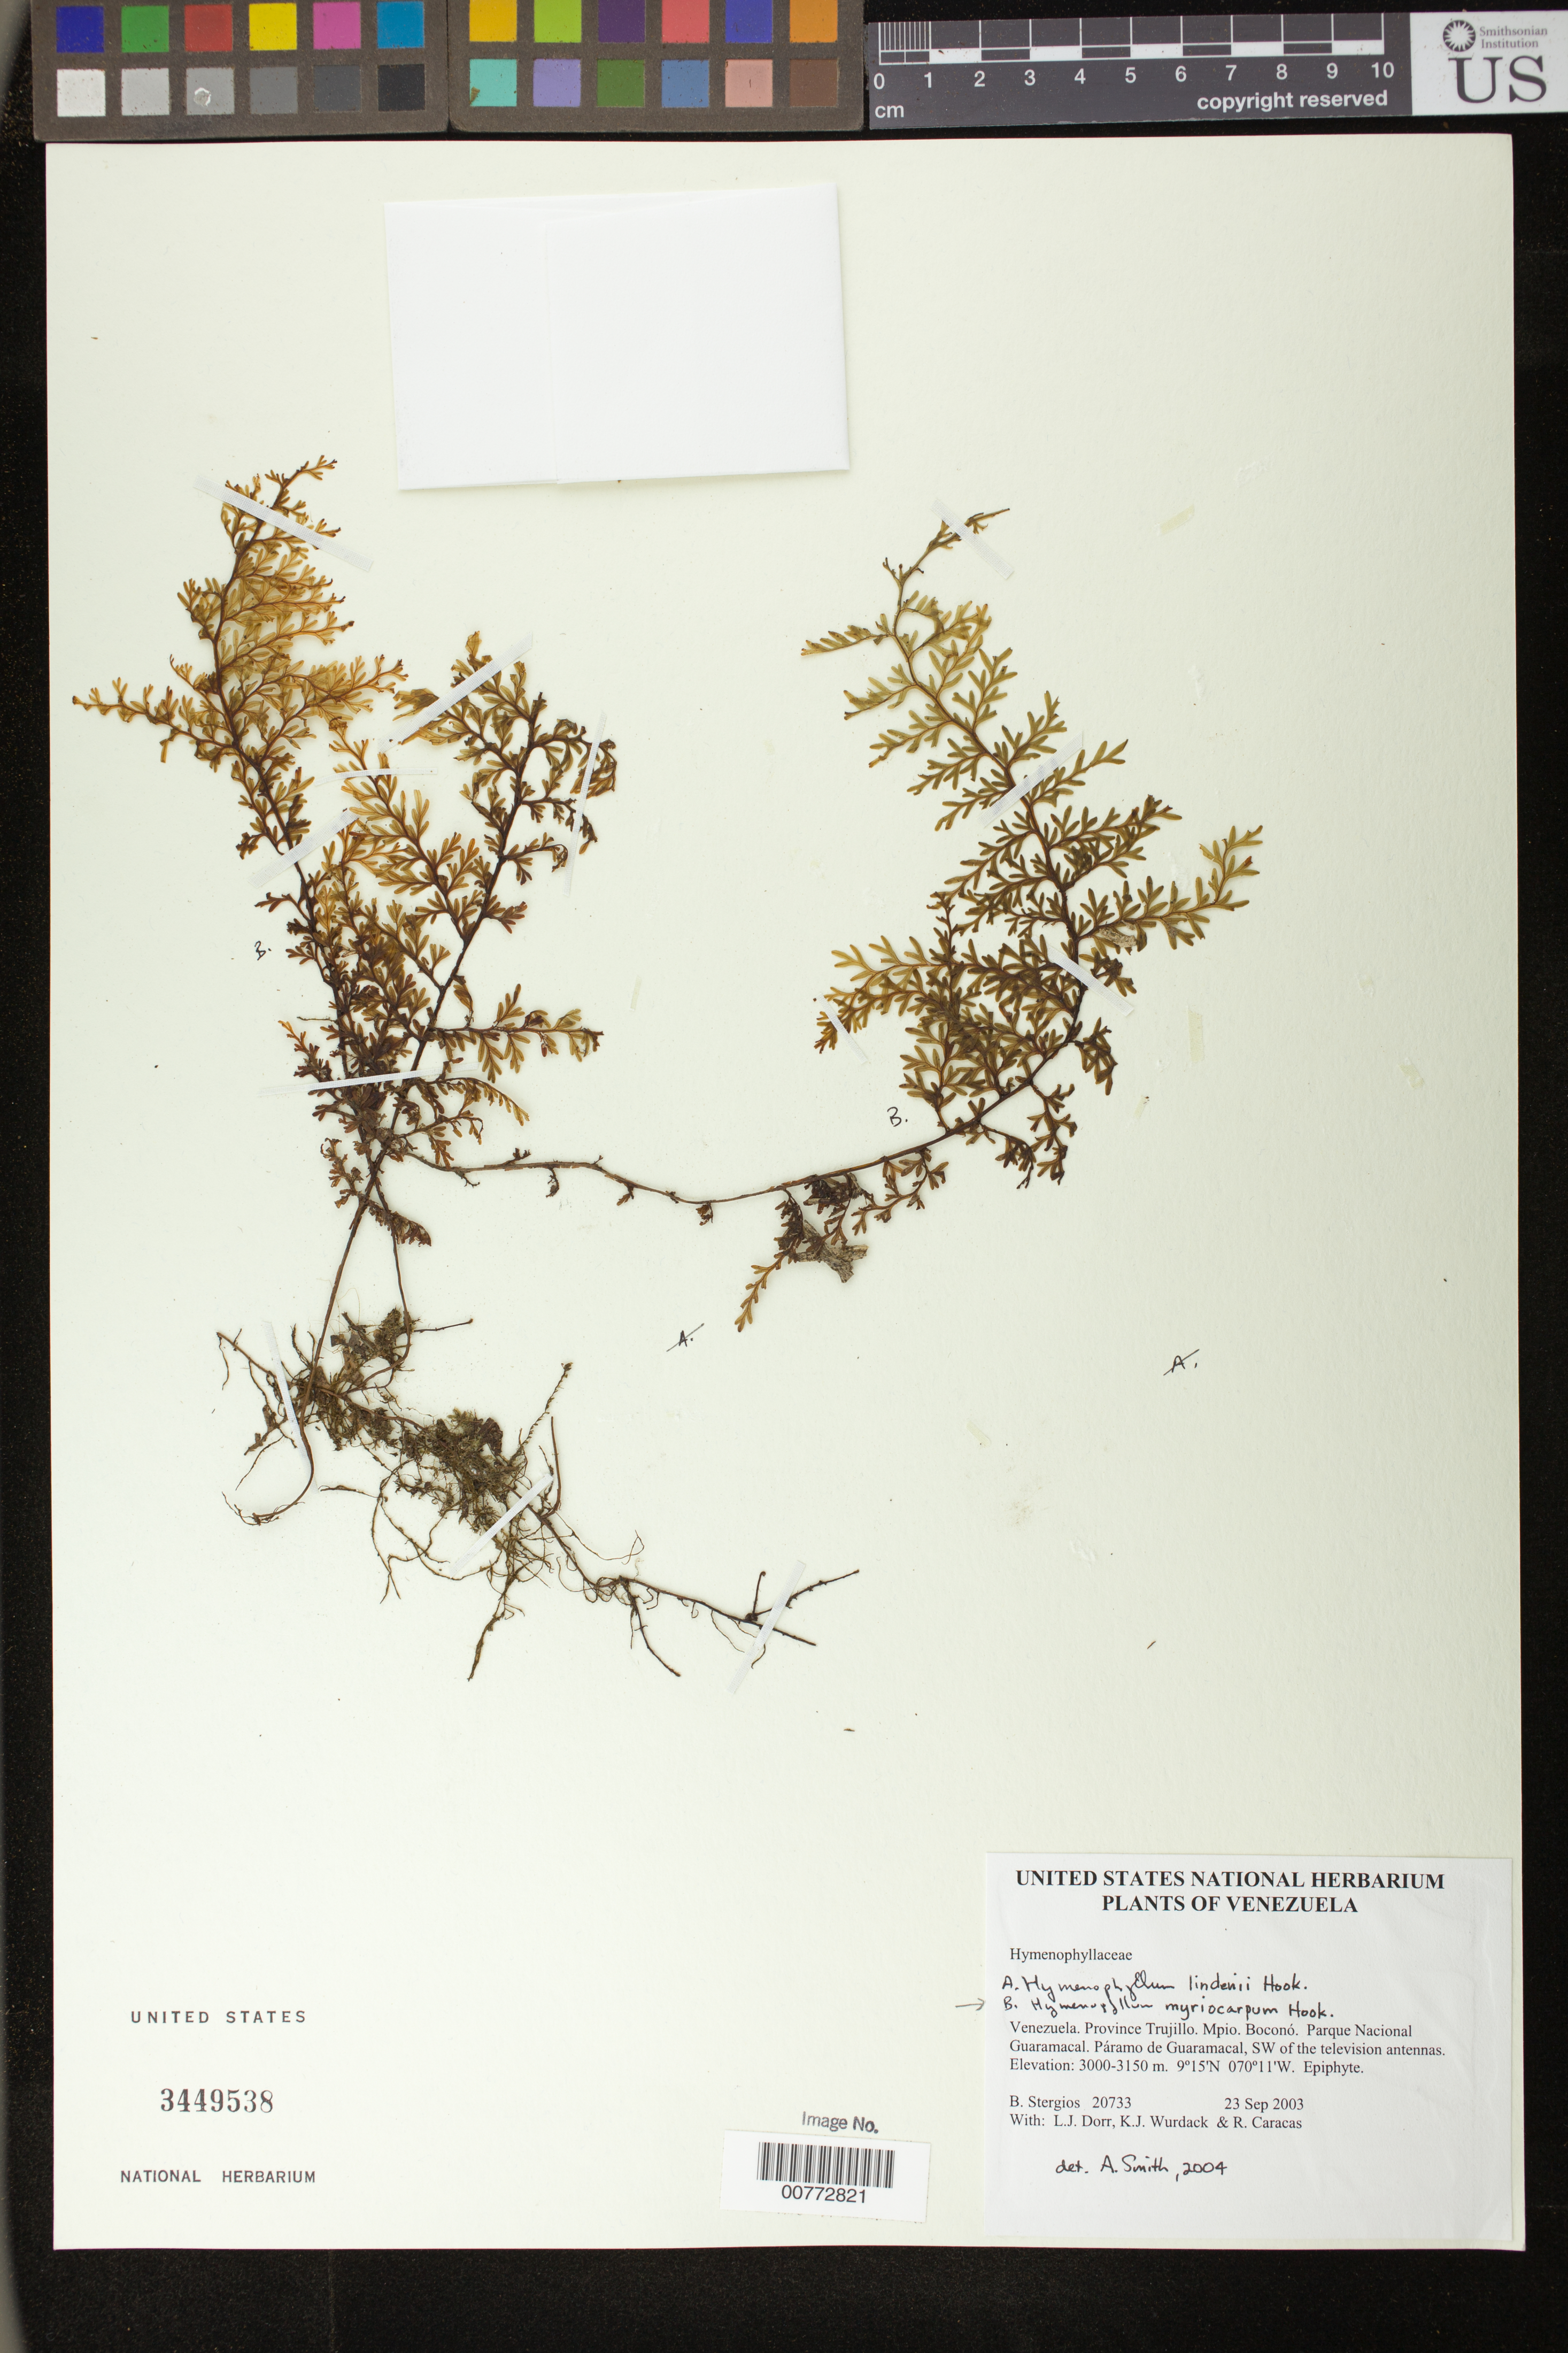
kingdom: Plantae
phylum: Tracheophyta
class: Polypodiopsida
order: Hymenophyllales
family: Hymenophyllaceae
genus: Hymenophyllum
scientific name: Hymenophyllum myriocarpum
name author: Hook.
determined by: Smith, Alan R., (UC)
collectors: B. G. Stergios, L. J. Dorr, K. Wurdack & R. Caracas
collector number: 20733B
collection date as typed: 23 Sep 2003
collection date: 2003-09-23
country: Venezuela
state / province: Trujillo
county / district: Boconó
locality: Parque Nacional Guaramacal. Páramo de Guaramacal, SW of the television antennas.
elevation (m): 3000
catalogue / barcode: US 3449538